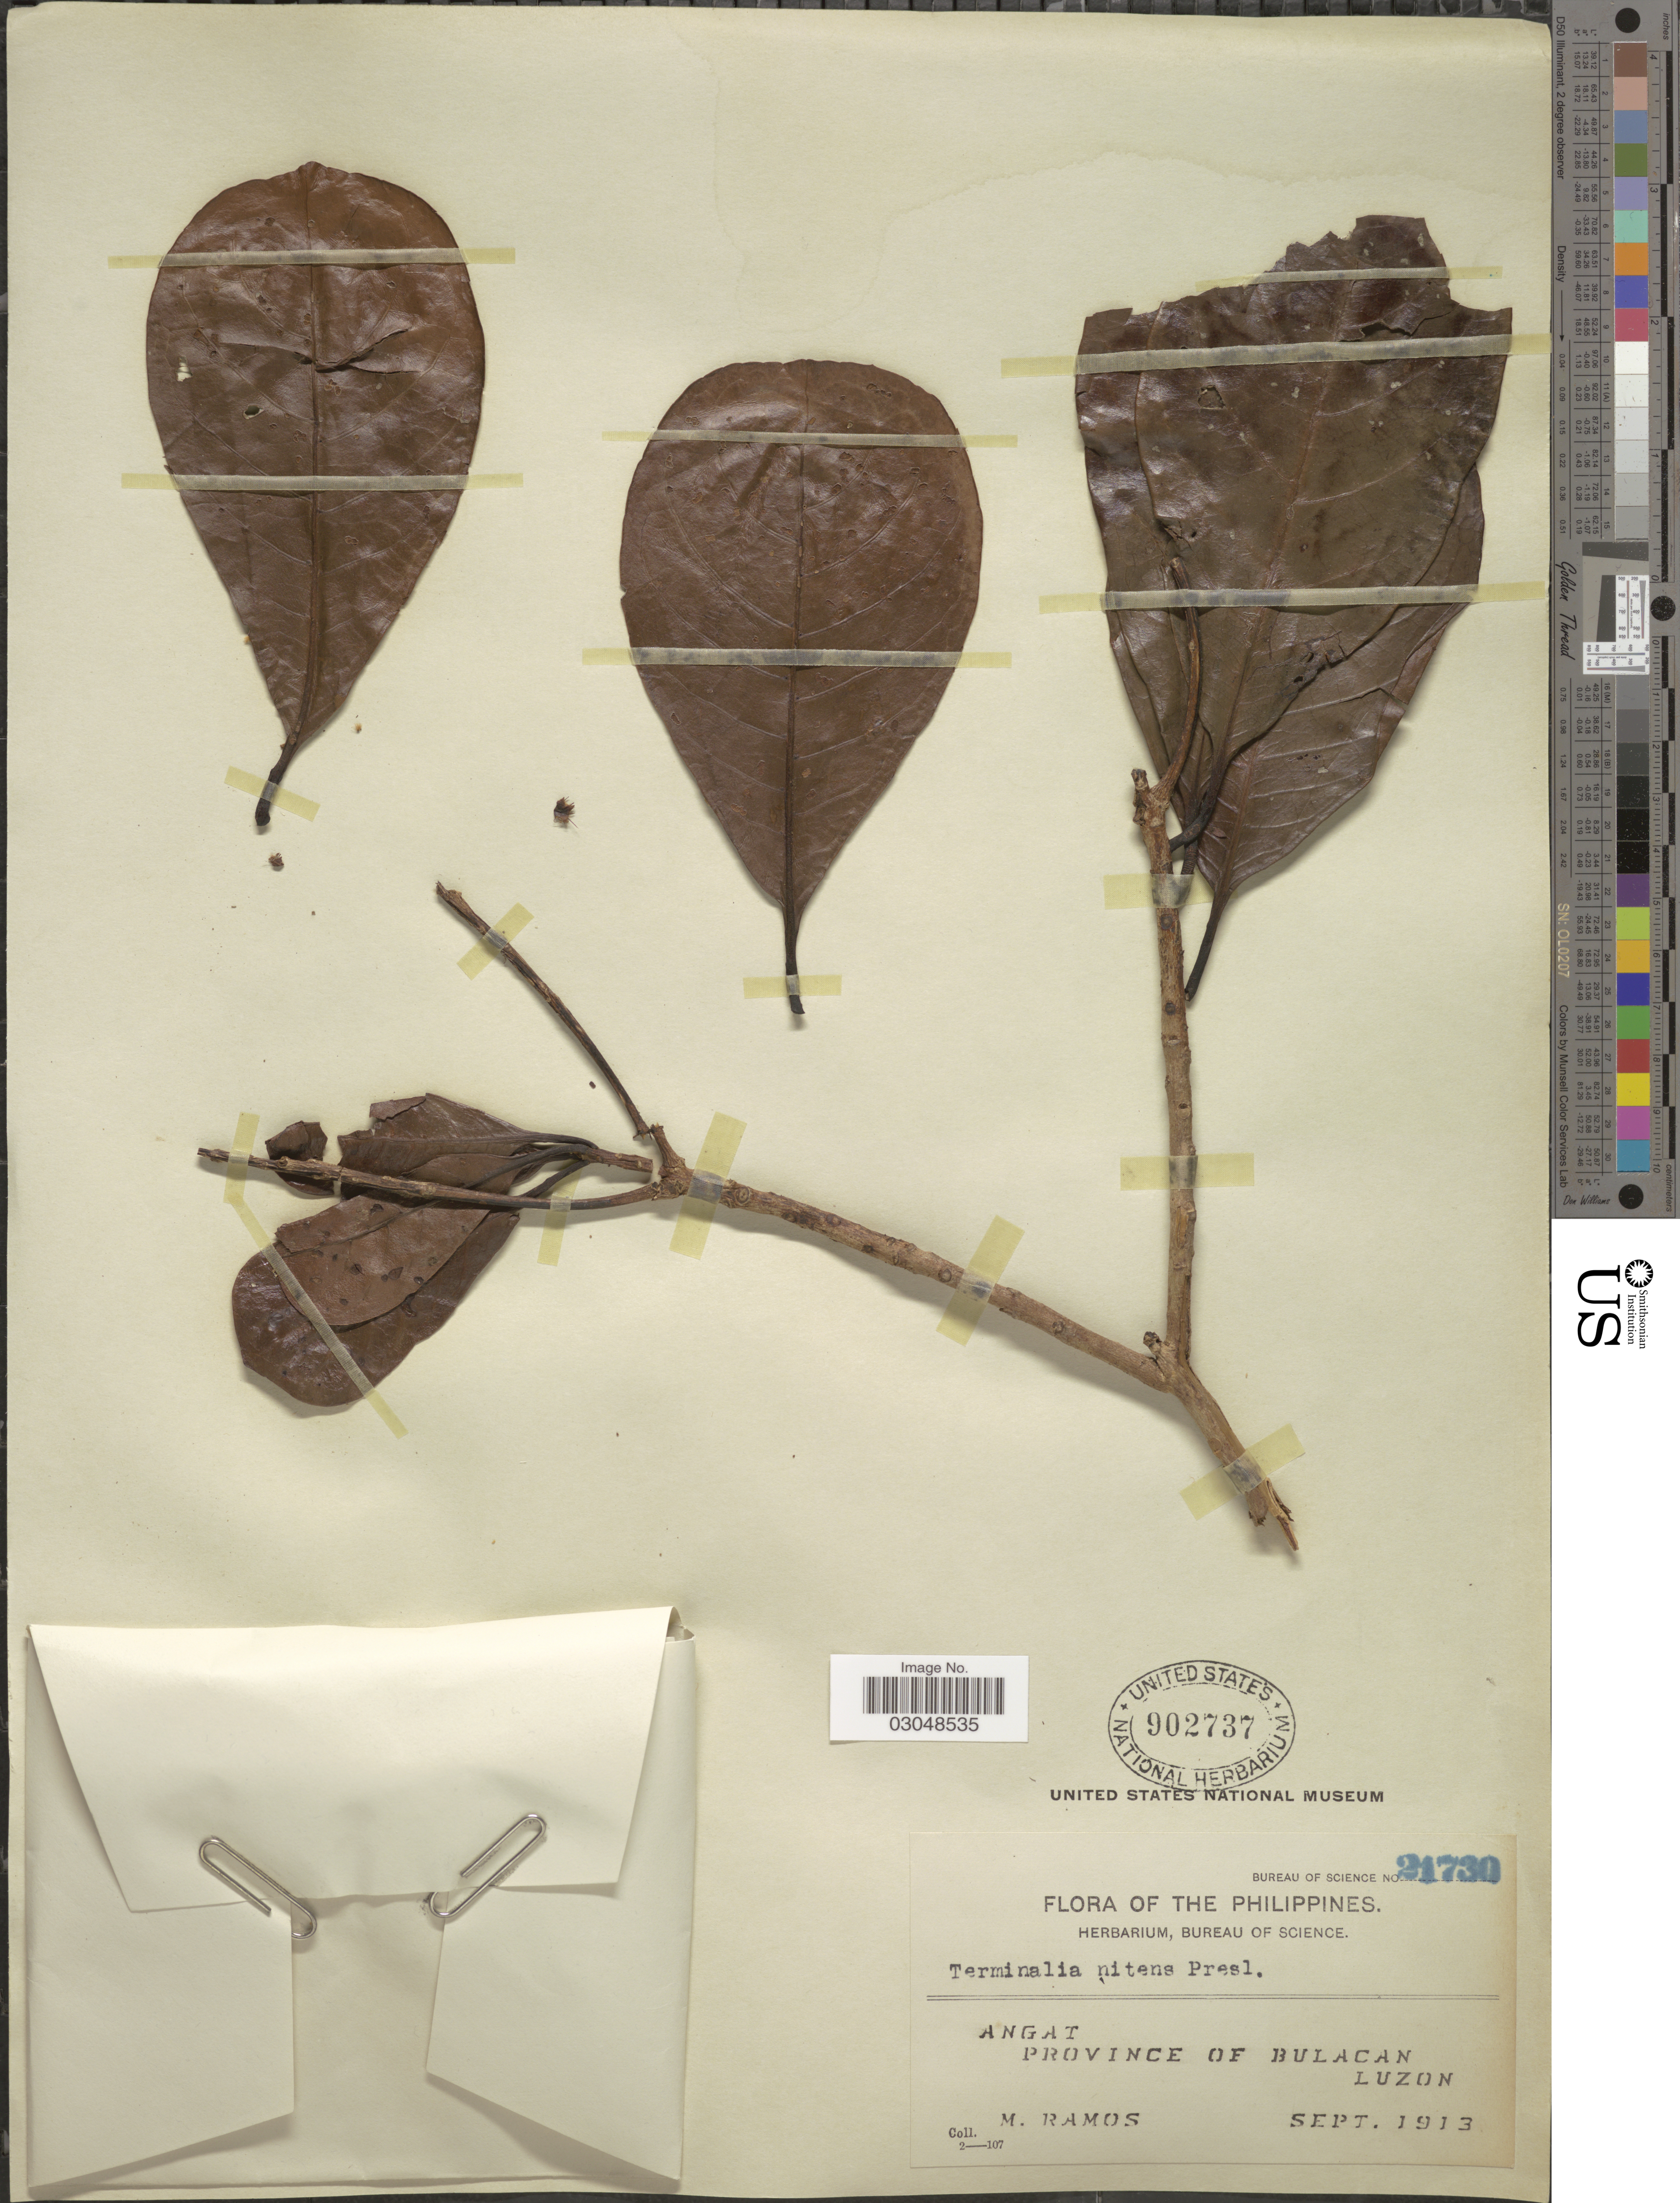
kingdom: Plantae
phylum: Tracheophyta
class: Magnoliopsida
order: Myrtales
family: Combretaceae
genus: Terminalia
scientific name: Terminalia nitens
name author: J. Presl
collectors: M. Ramos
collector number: Bureau of science 21730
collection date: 1913-09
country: Philippines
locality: Angat, Province of Bulacan, Luzon.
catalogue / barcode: US 902737